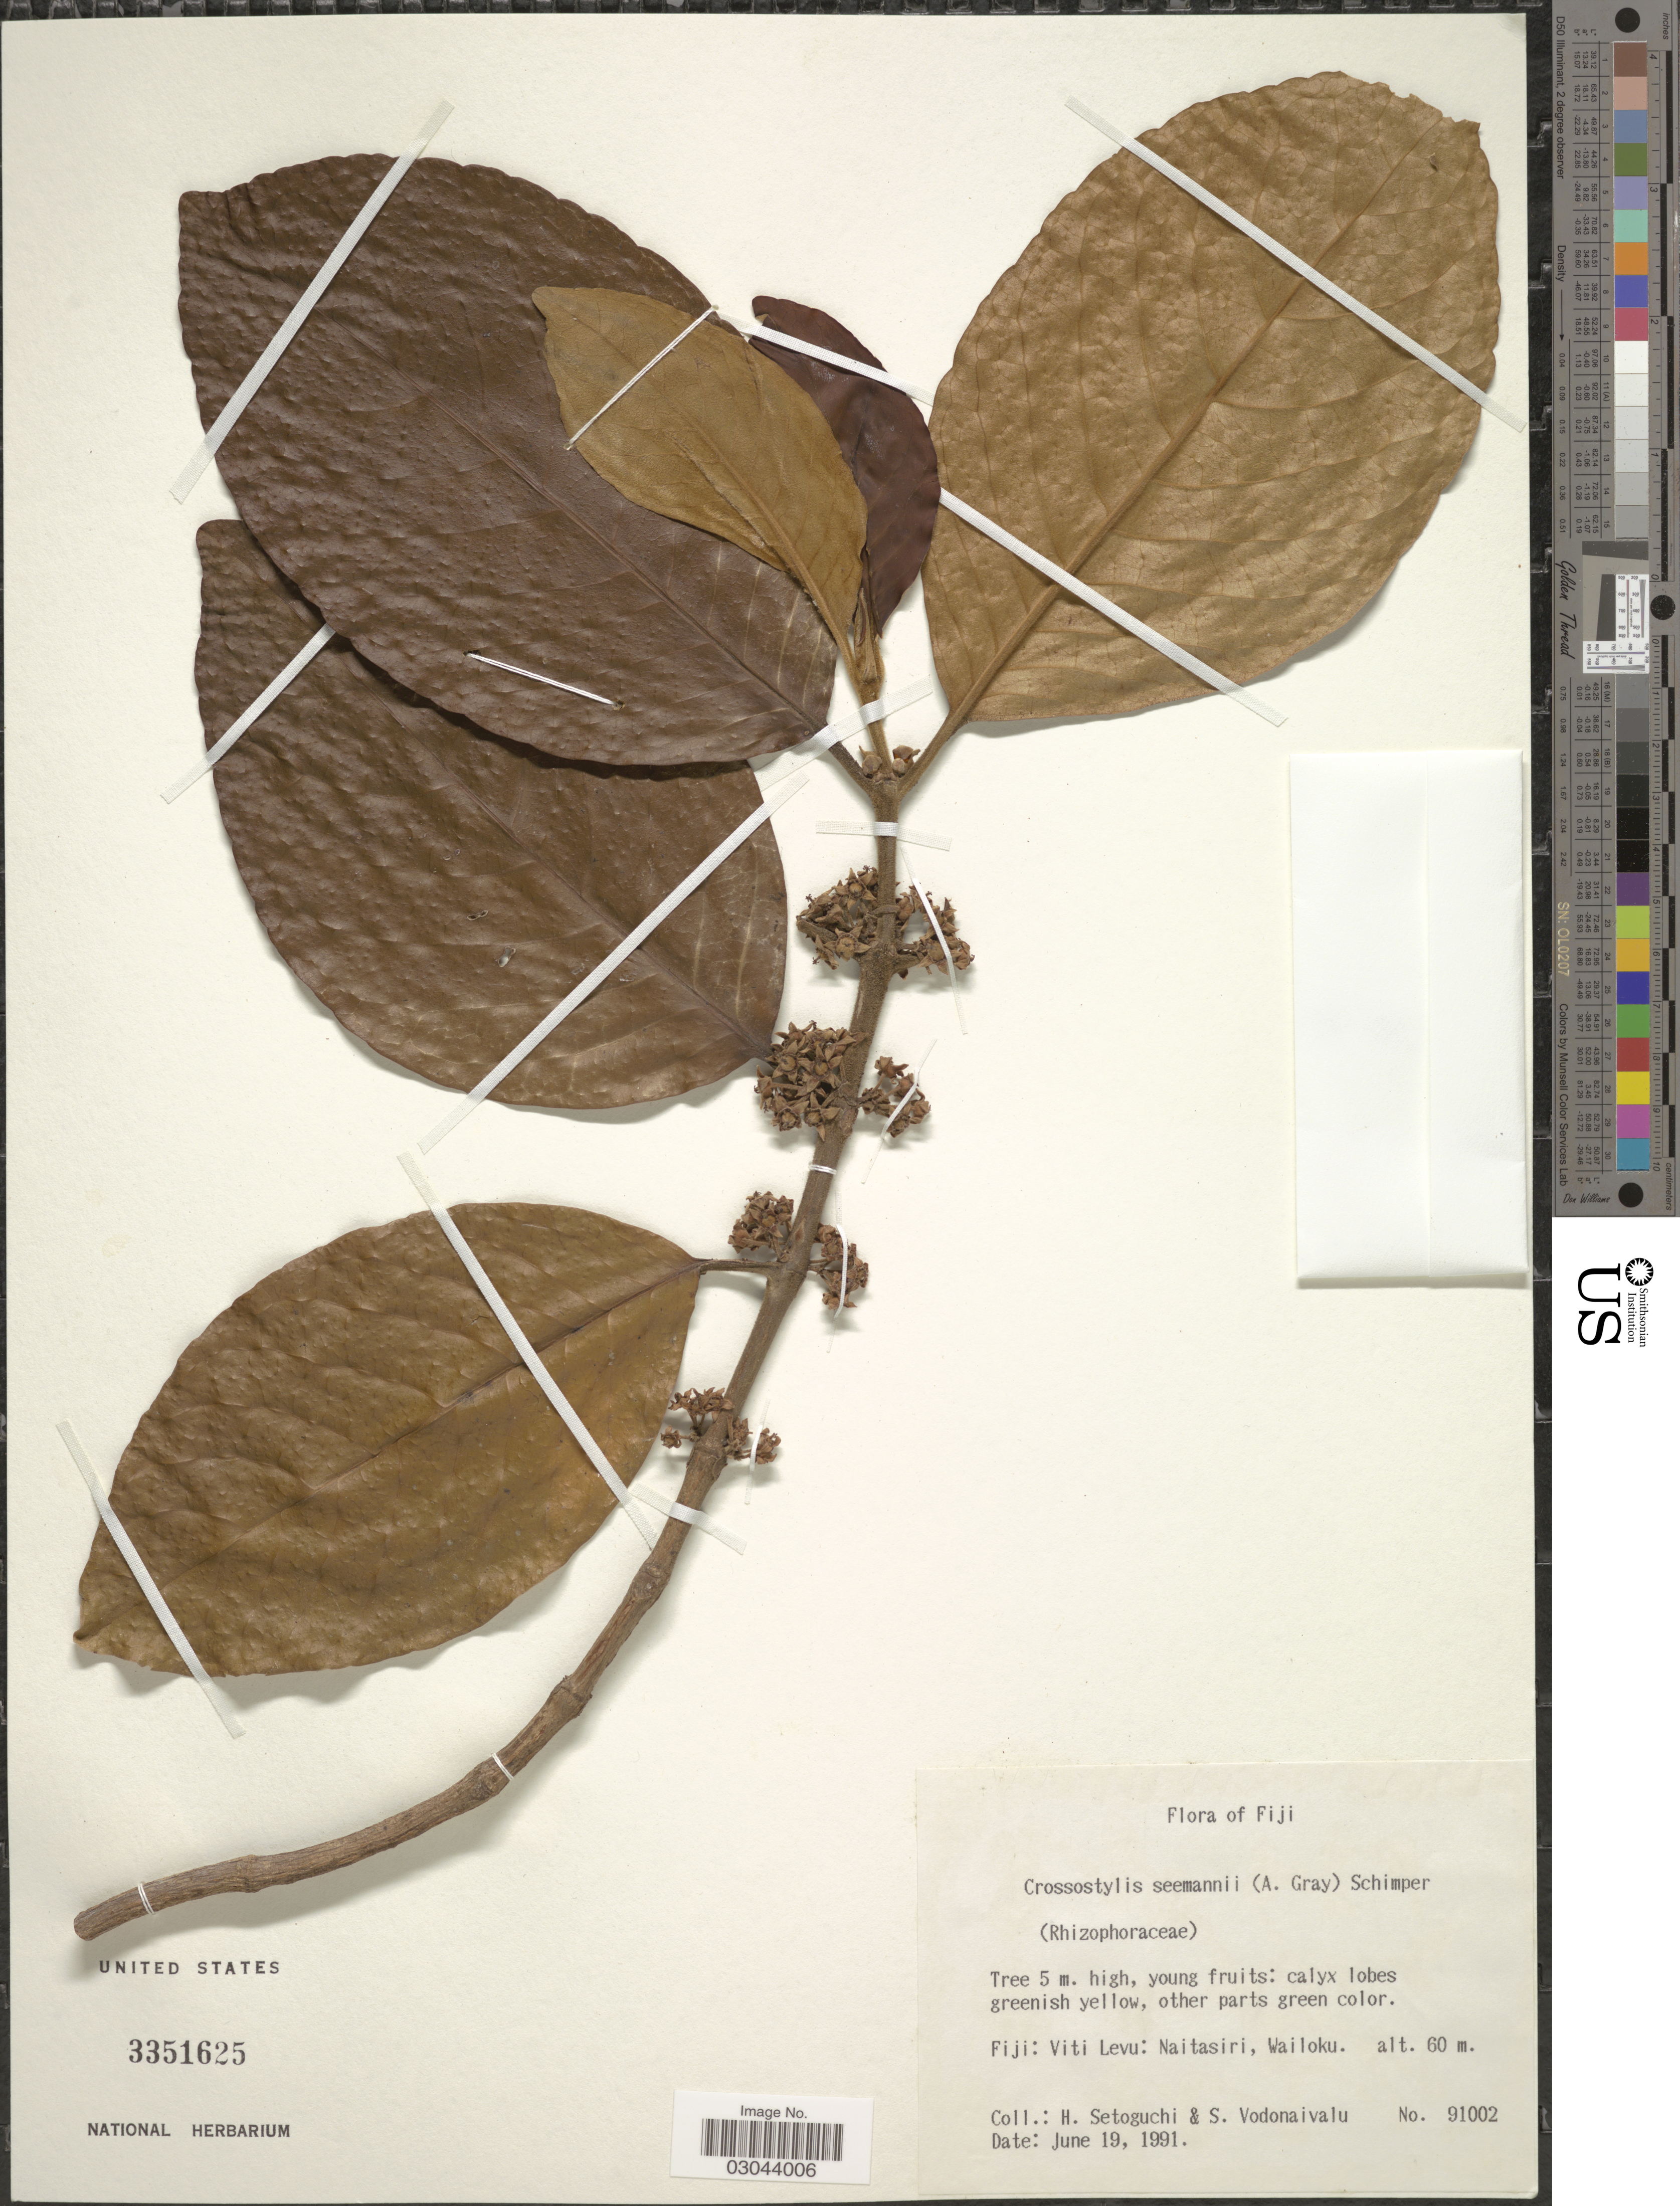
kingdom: Plantae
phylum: Tracheophyta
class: Magnoliopsida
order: Malpighiales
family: Rhizophoraceae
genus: Crossostylis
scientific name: Crossostylis seemannii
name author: (A. Gray) A. Schimp.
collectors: H. Setoguchi & S. Vodonaivalu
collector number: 91002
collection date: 1991-06-19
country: Fiji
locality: Viti Levu: Naitasiri, Wailoku.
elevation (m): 60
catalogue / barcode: US 3351625